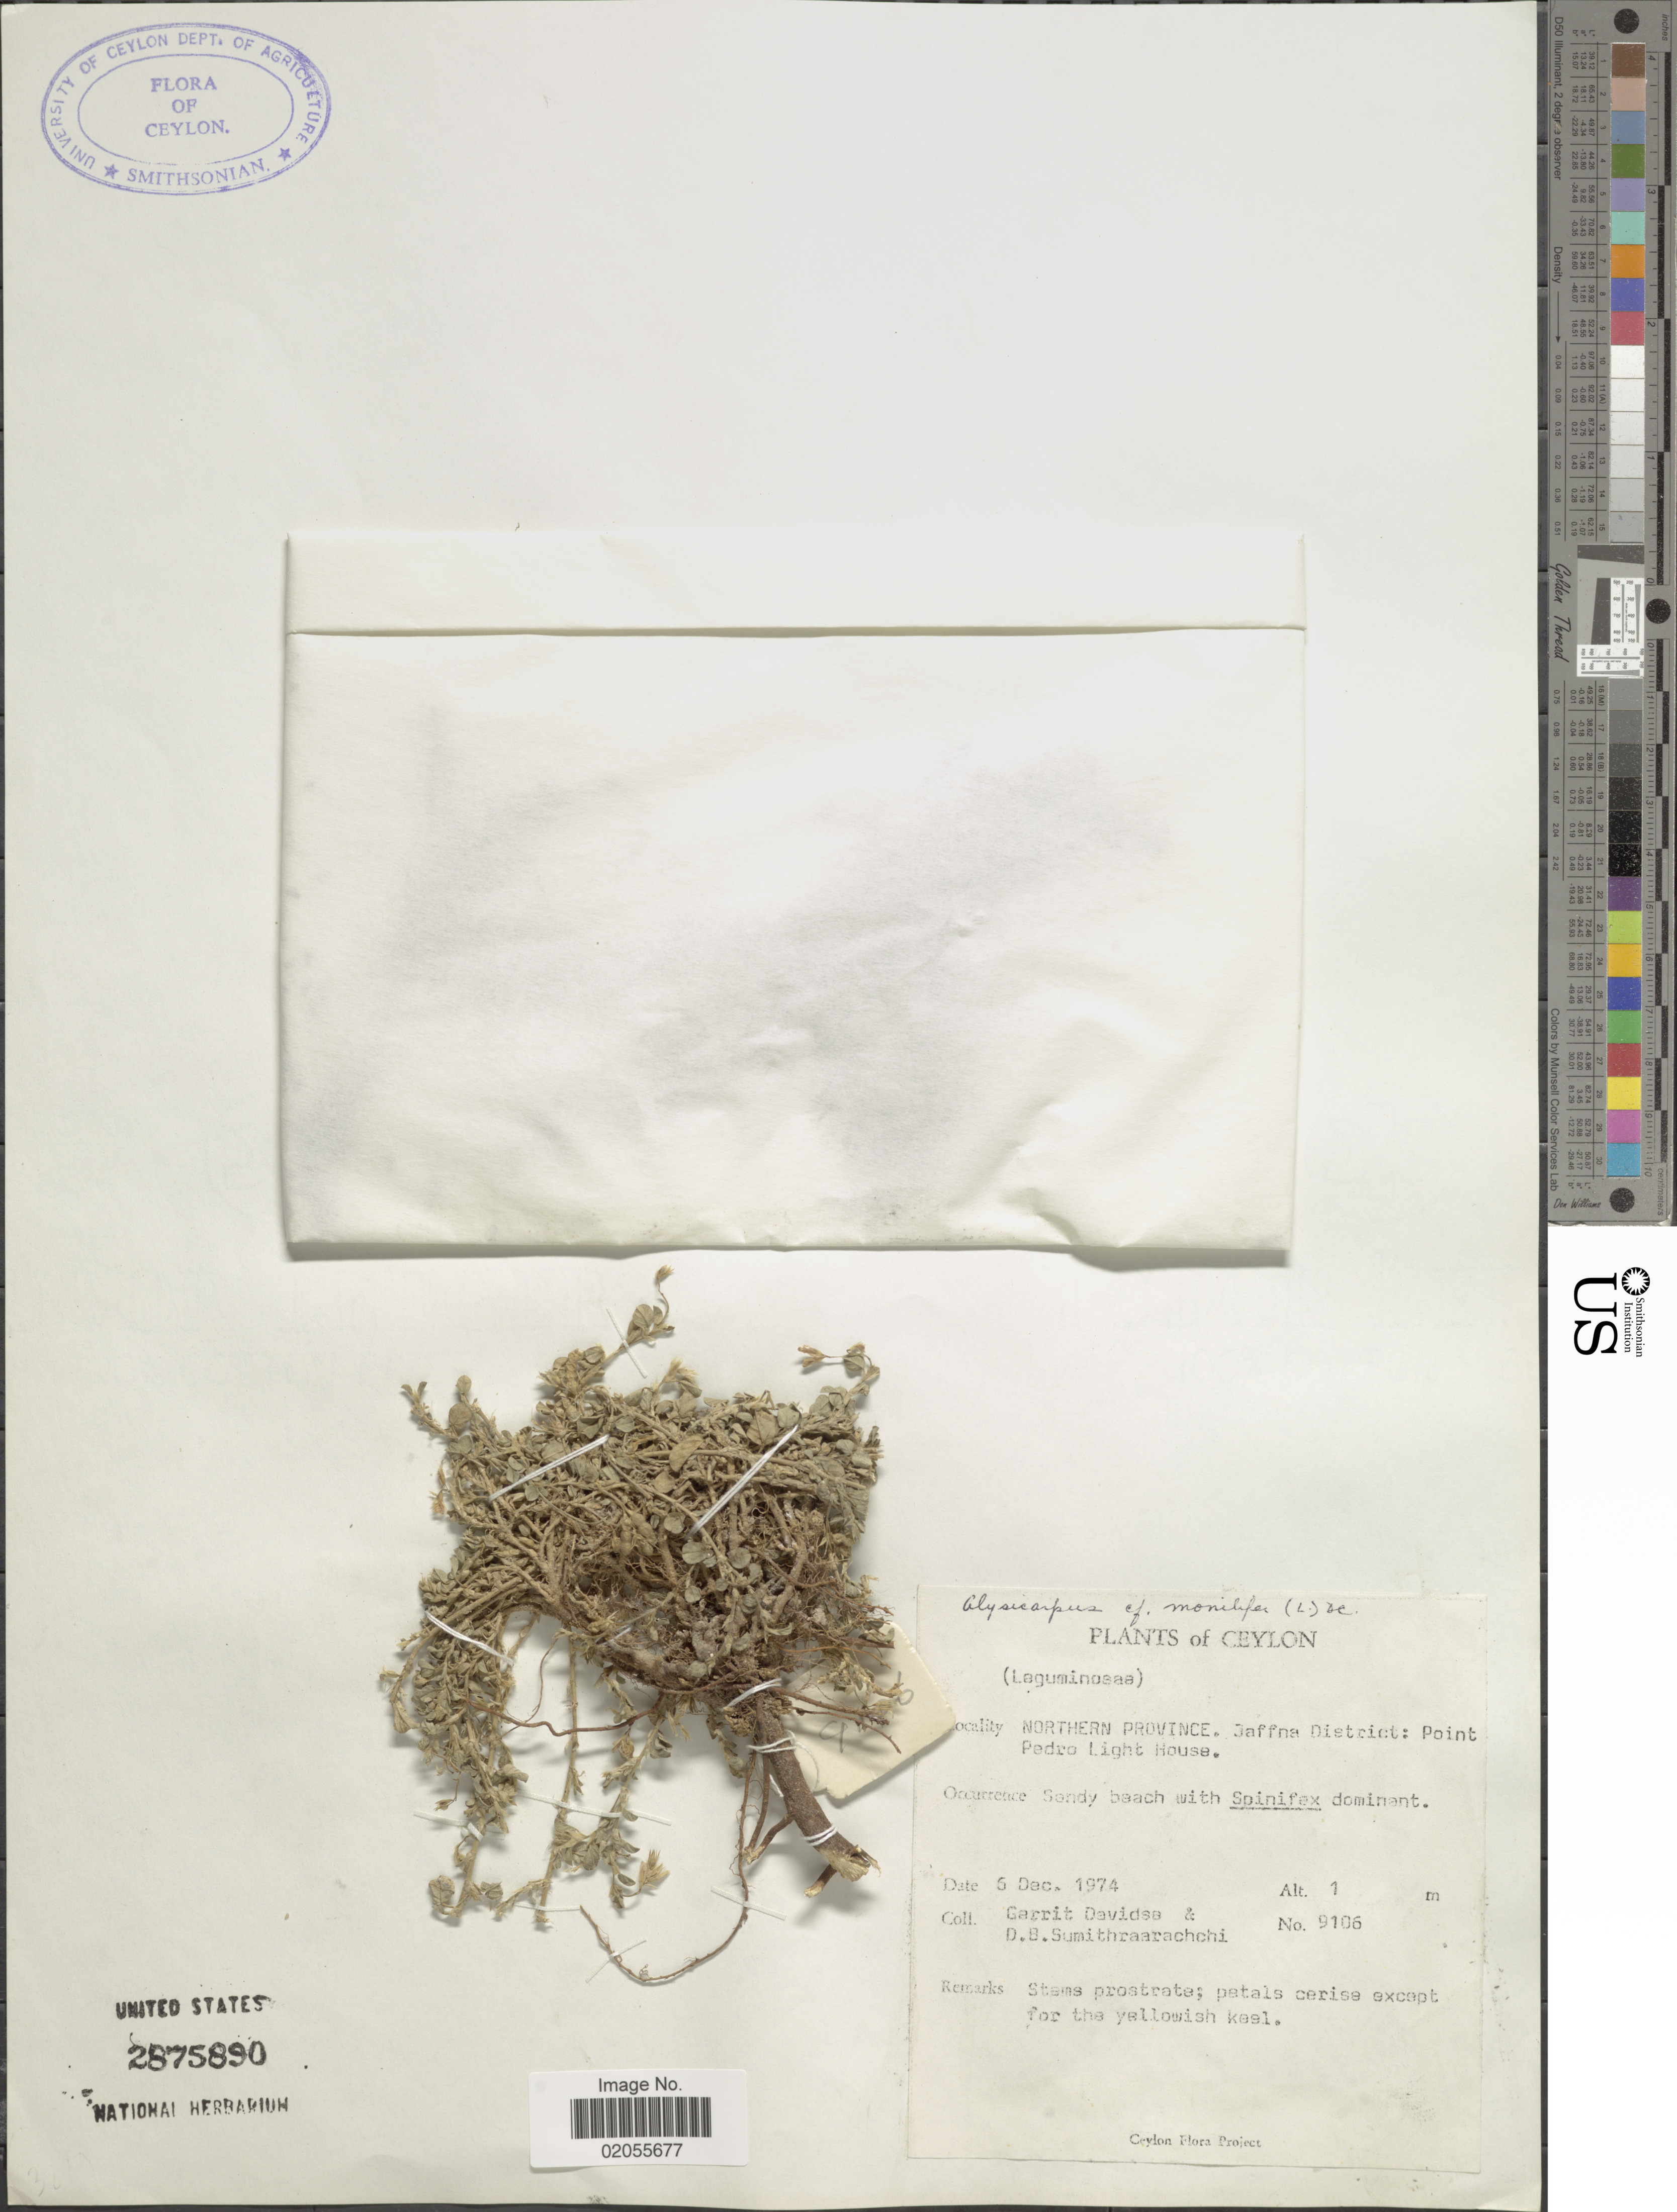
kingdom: Plantae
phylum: Tracheophyta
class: Magnoliopsida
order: Fabales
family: Fabaceae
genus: Alysicarpus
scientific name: Alysicarpus monilifer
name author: (L.) DC.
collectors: G. Davidse & D. B. Sumithraarachchi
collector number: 9106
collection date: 1974-12-06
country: Sri Lanka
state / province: Northern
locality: Ceylon, Jaffna District: point Pedro Light House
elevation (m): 1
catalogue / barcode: US 2875890